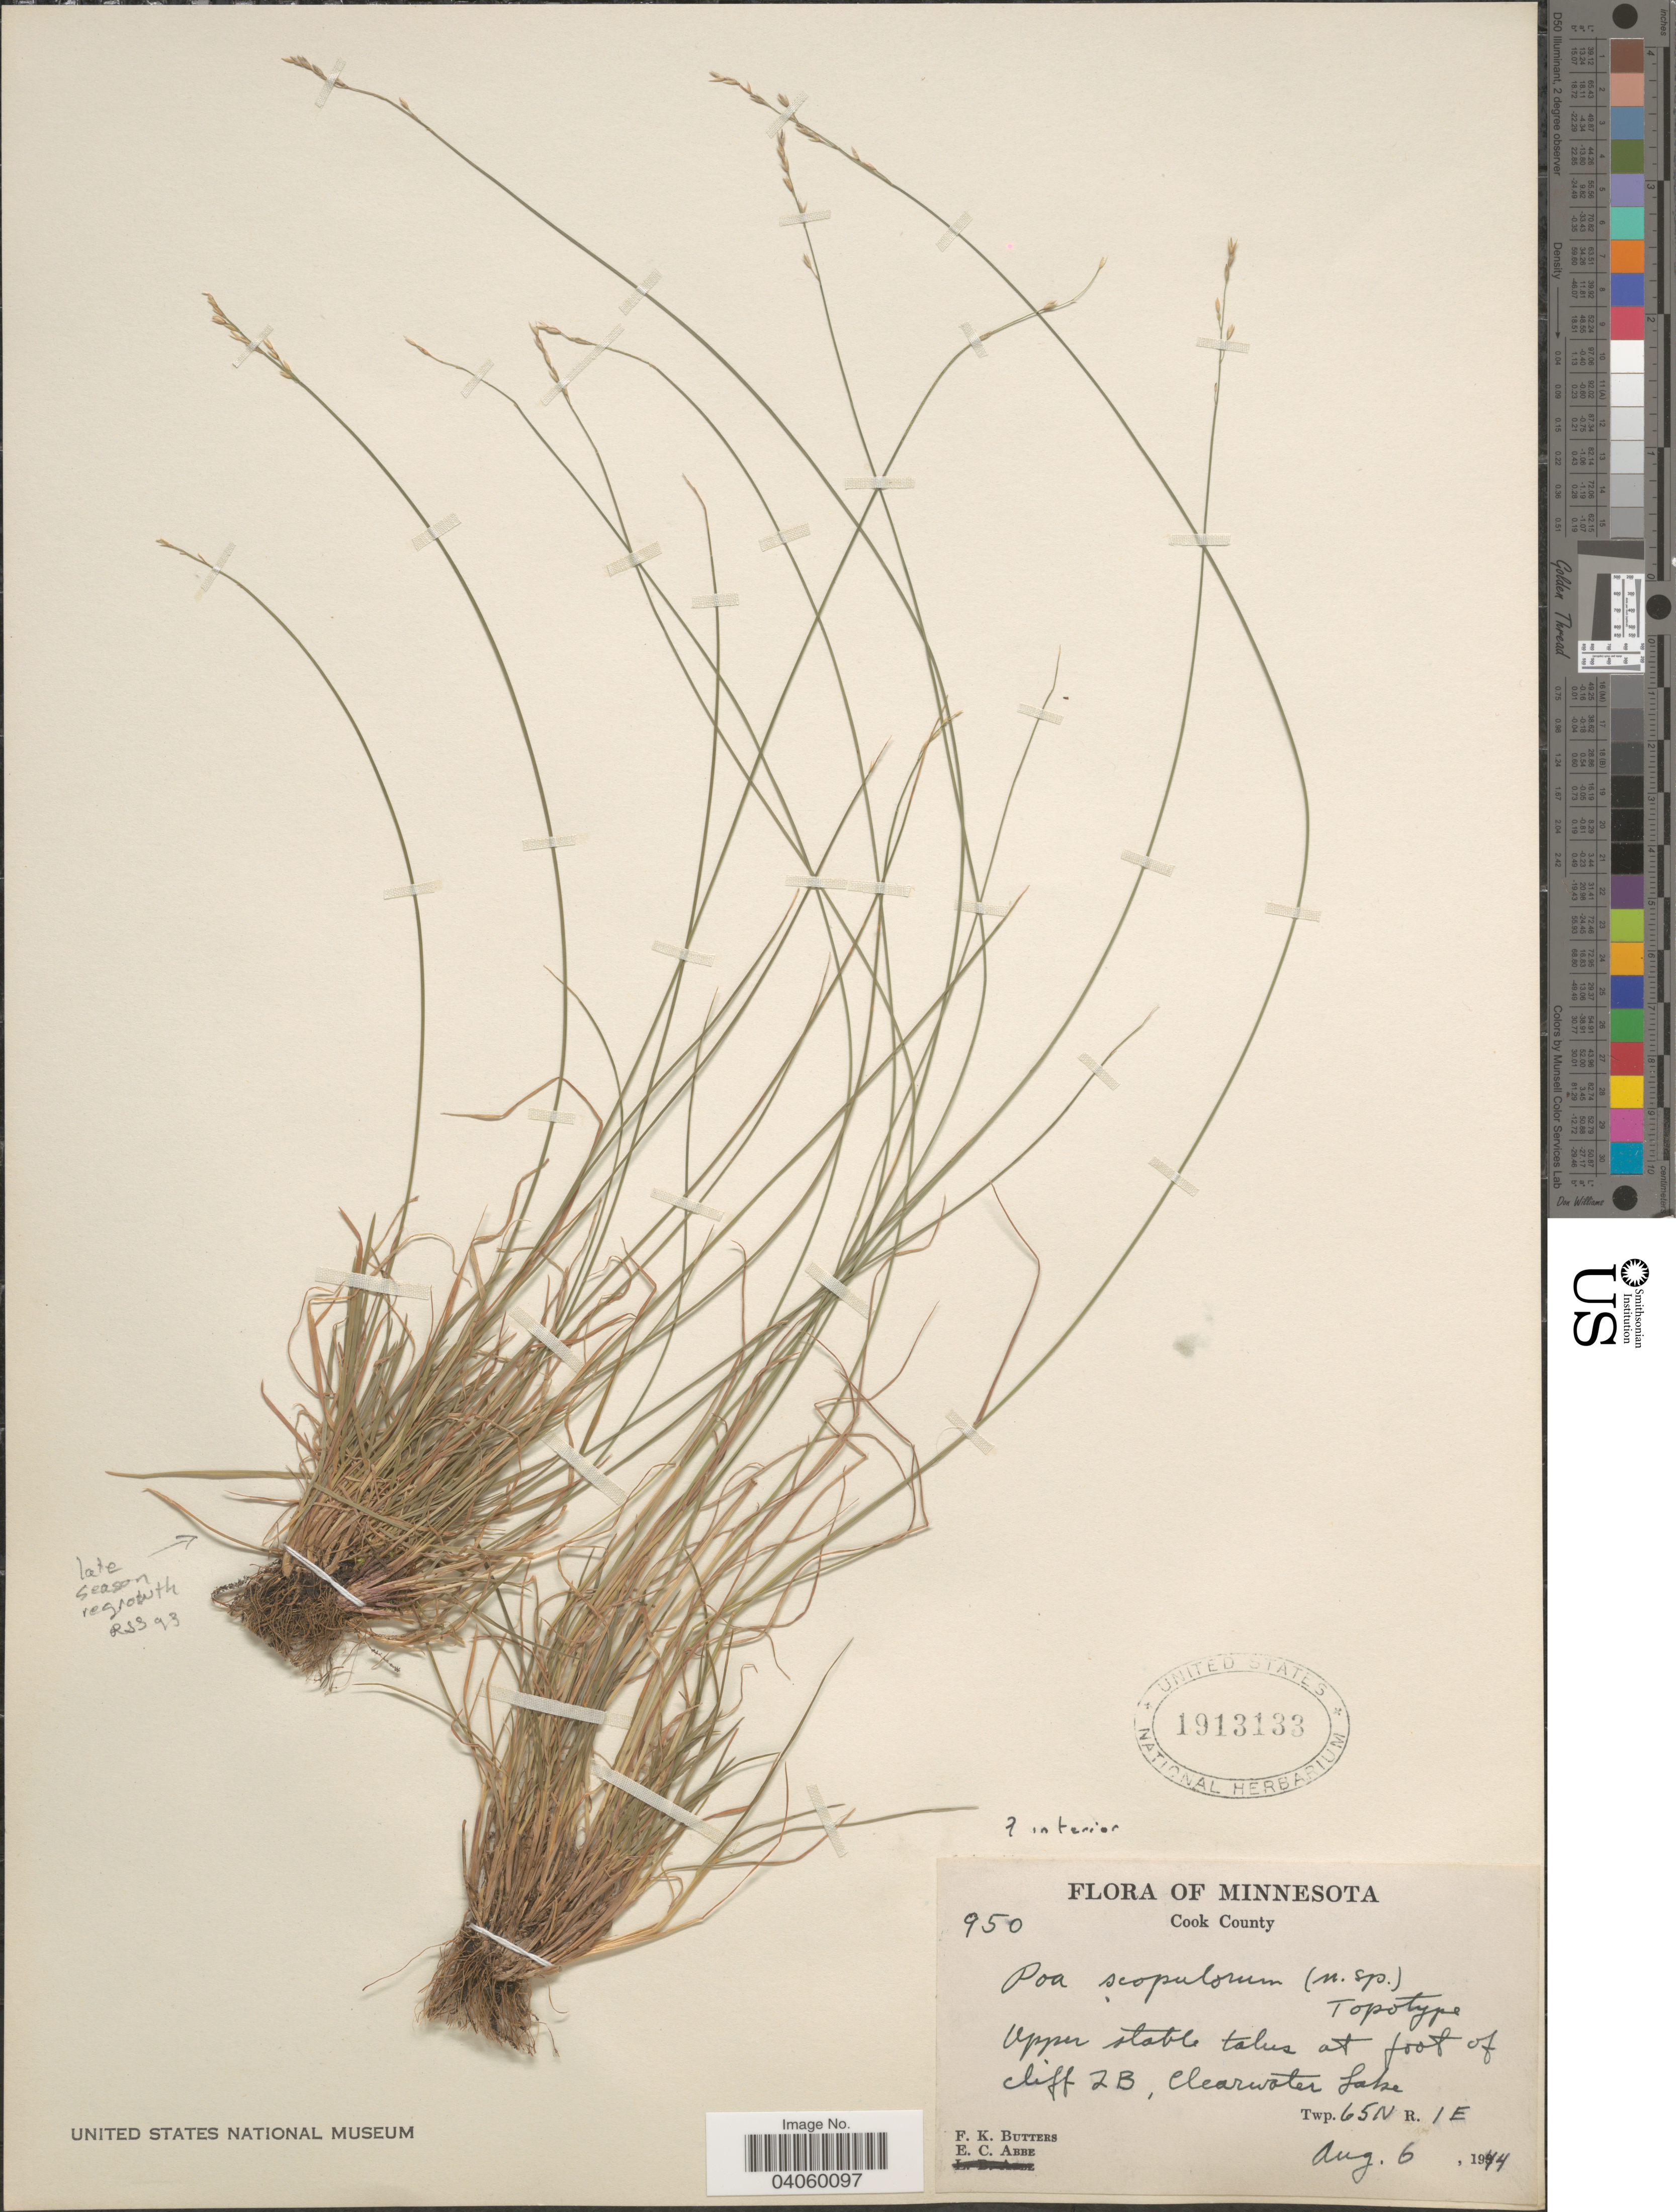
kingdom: Plantae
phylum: Tracheophyta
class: Liliopsida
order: Poales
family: Poaceae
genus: Poa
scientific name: Poa glauca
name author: Vahl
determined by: Soreng, Robert J., Research Associate (BOT), Smithsonian Institution - National Museum of Natural History (UNITED STATES)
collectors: F. K. Butters & E. C. Abbe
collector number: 950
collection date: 1944-08-06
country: United States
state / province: Minnesota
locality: Cook County. Upper stable talus at foot of cliff, 2B, Clearwater Lake. Twp. 65N R. 1E.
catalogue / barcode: US 1913133